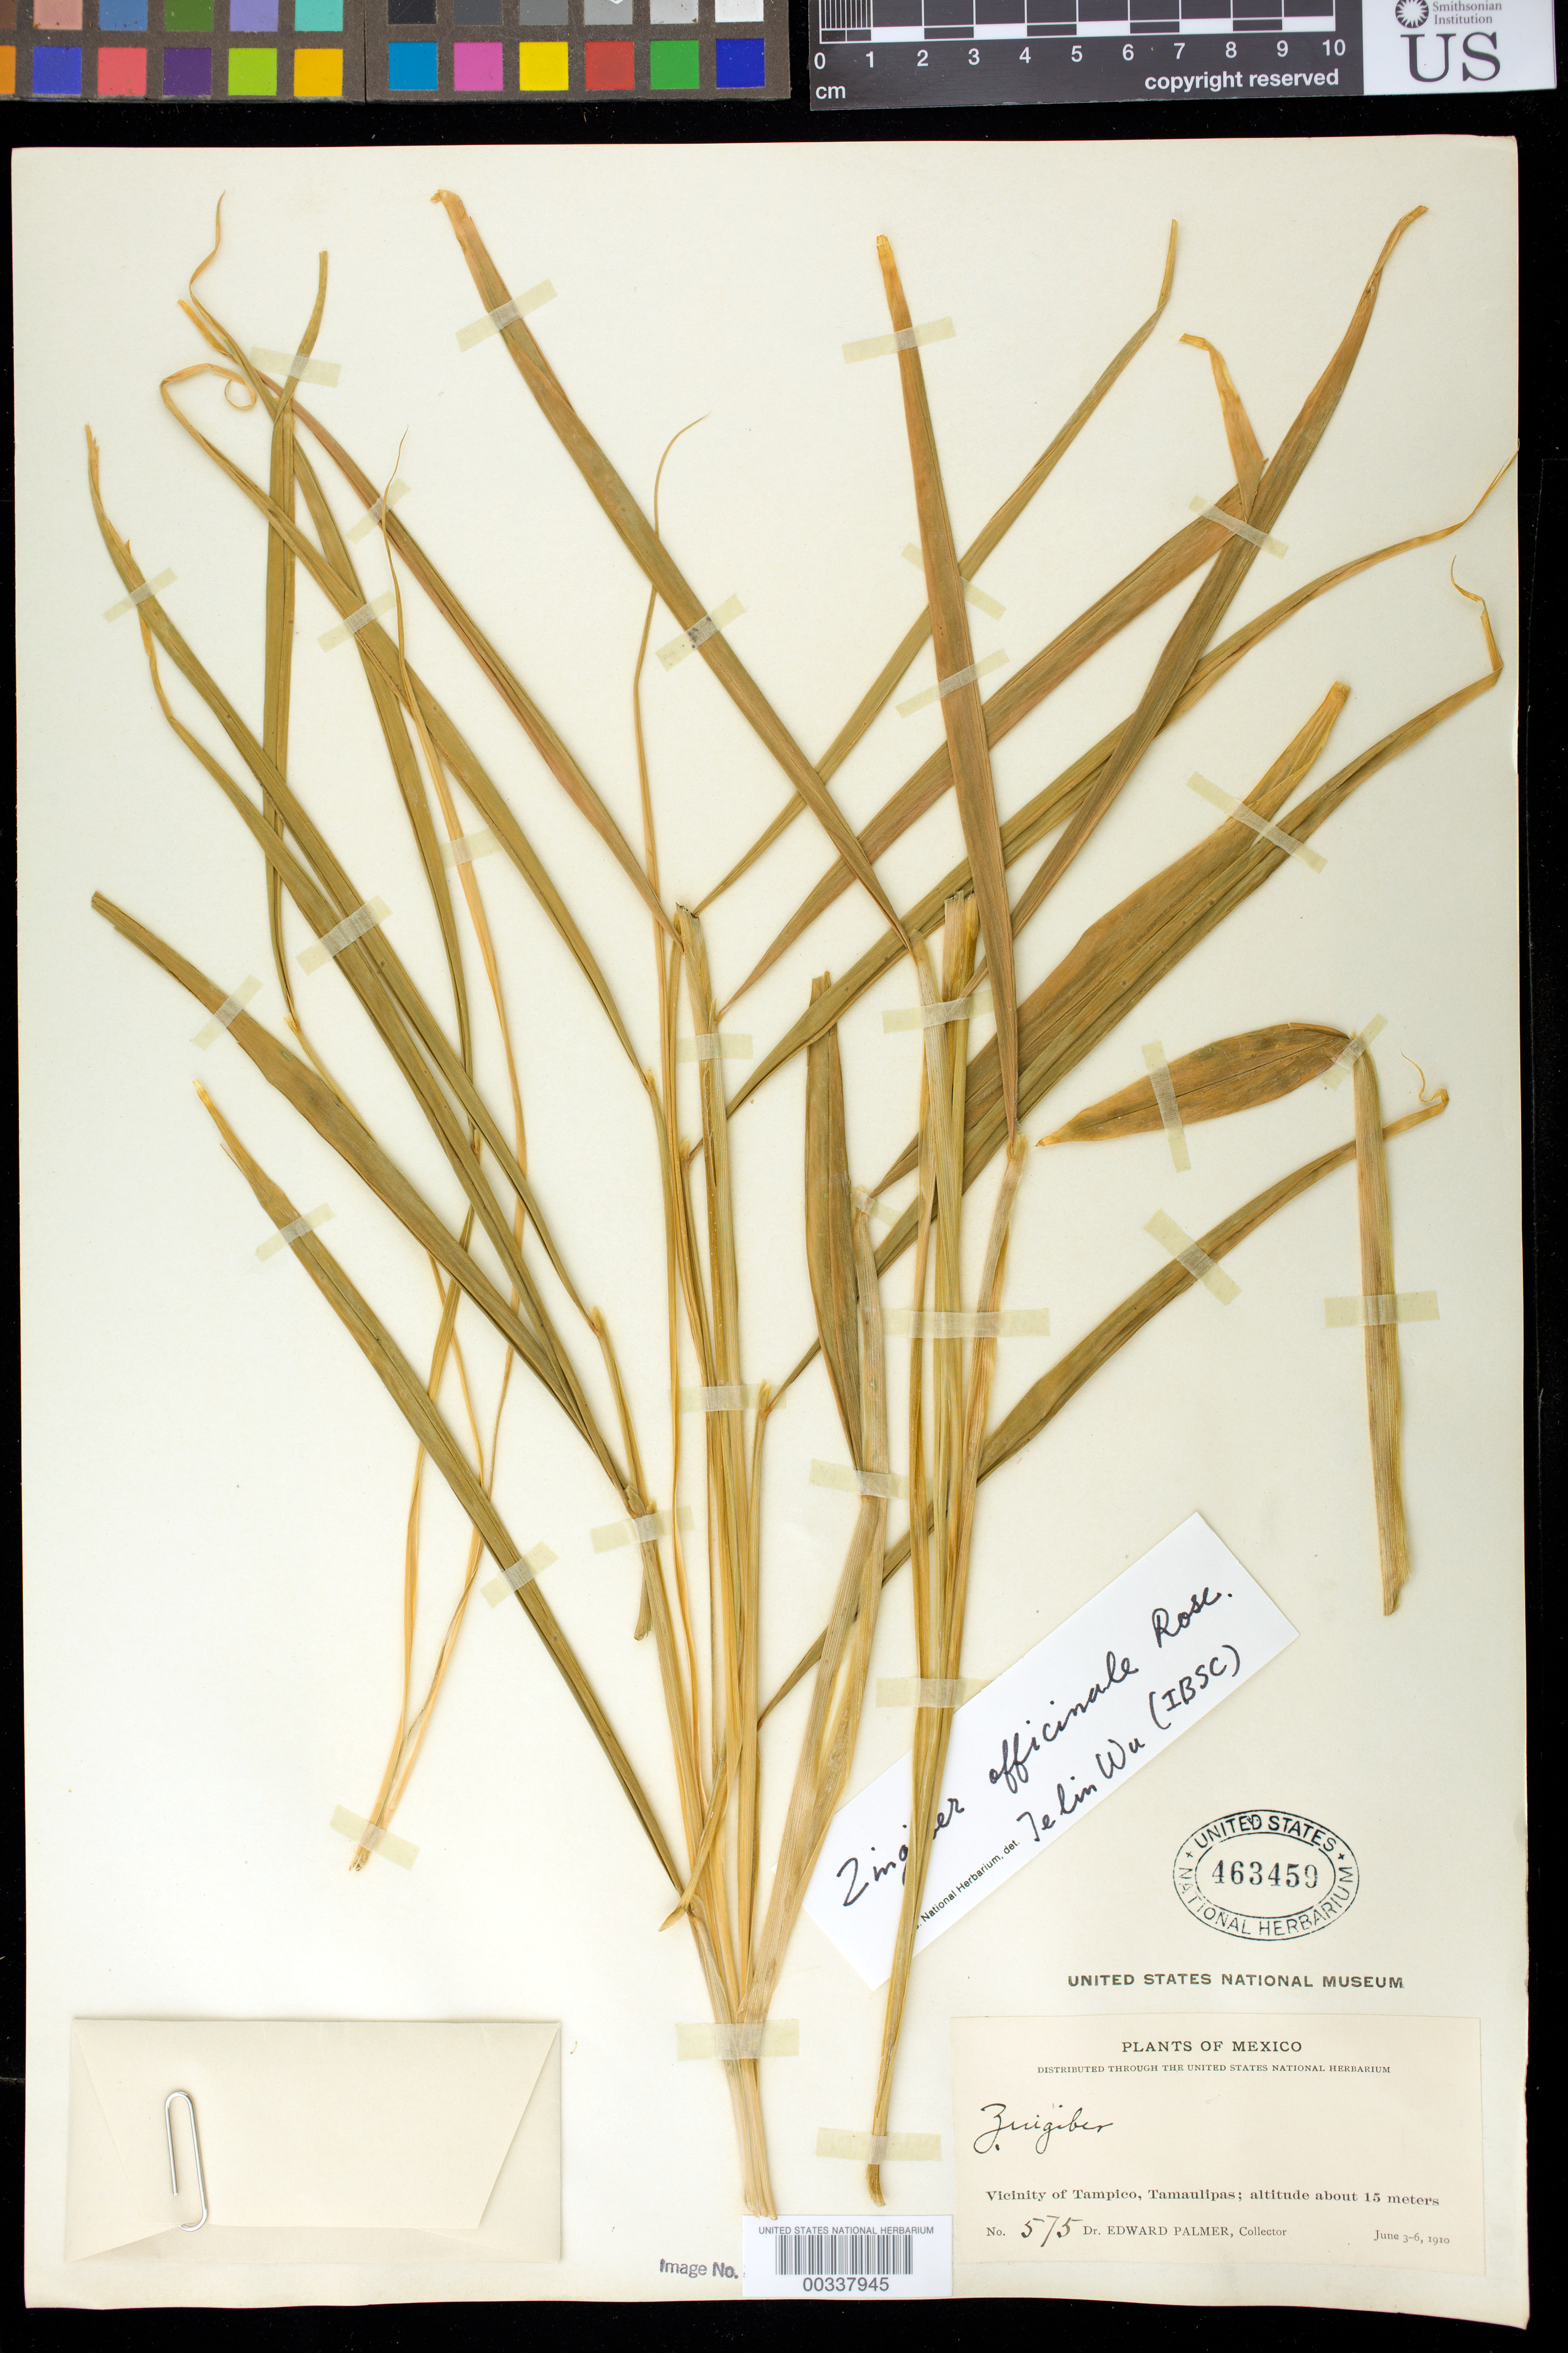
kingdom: Plantae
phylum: Tracheophyta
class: Liliopsida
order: Zingiberales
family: Zingiberaceae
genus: Zingiber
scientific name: Zingiber officinale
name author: Roscoe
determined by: Wu, Te-Ling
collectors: E. Palmer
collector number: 575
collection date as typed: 03 Jun 1910 to 06 Jun 1910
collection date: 1910-06-03/1910-06-06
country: Mexico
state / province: Tamaulipas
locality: Vicinity of tampico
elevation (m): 15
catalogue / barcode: US 463459